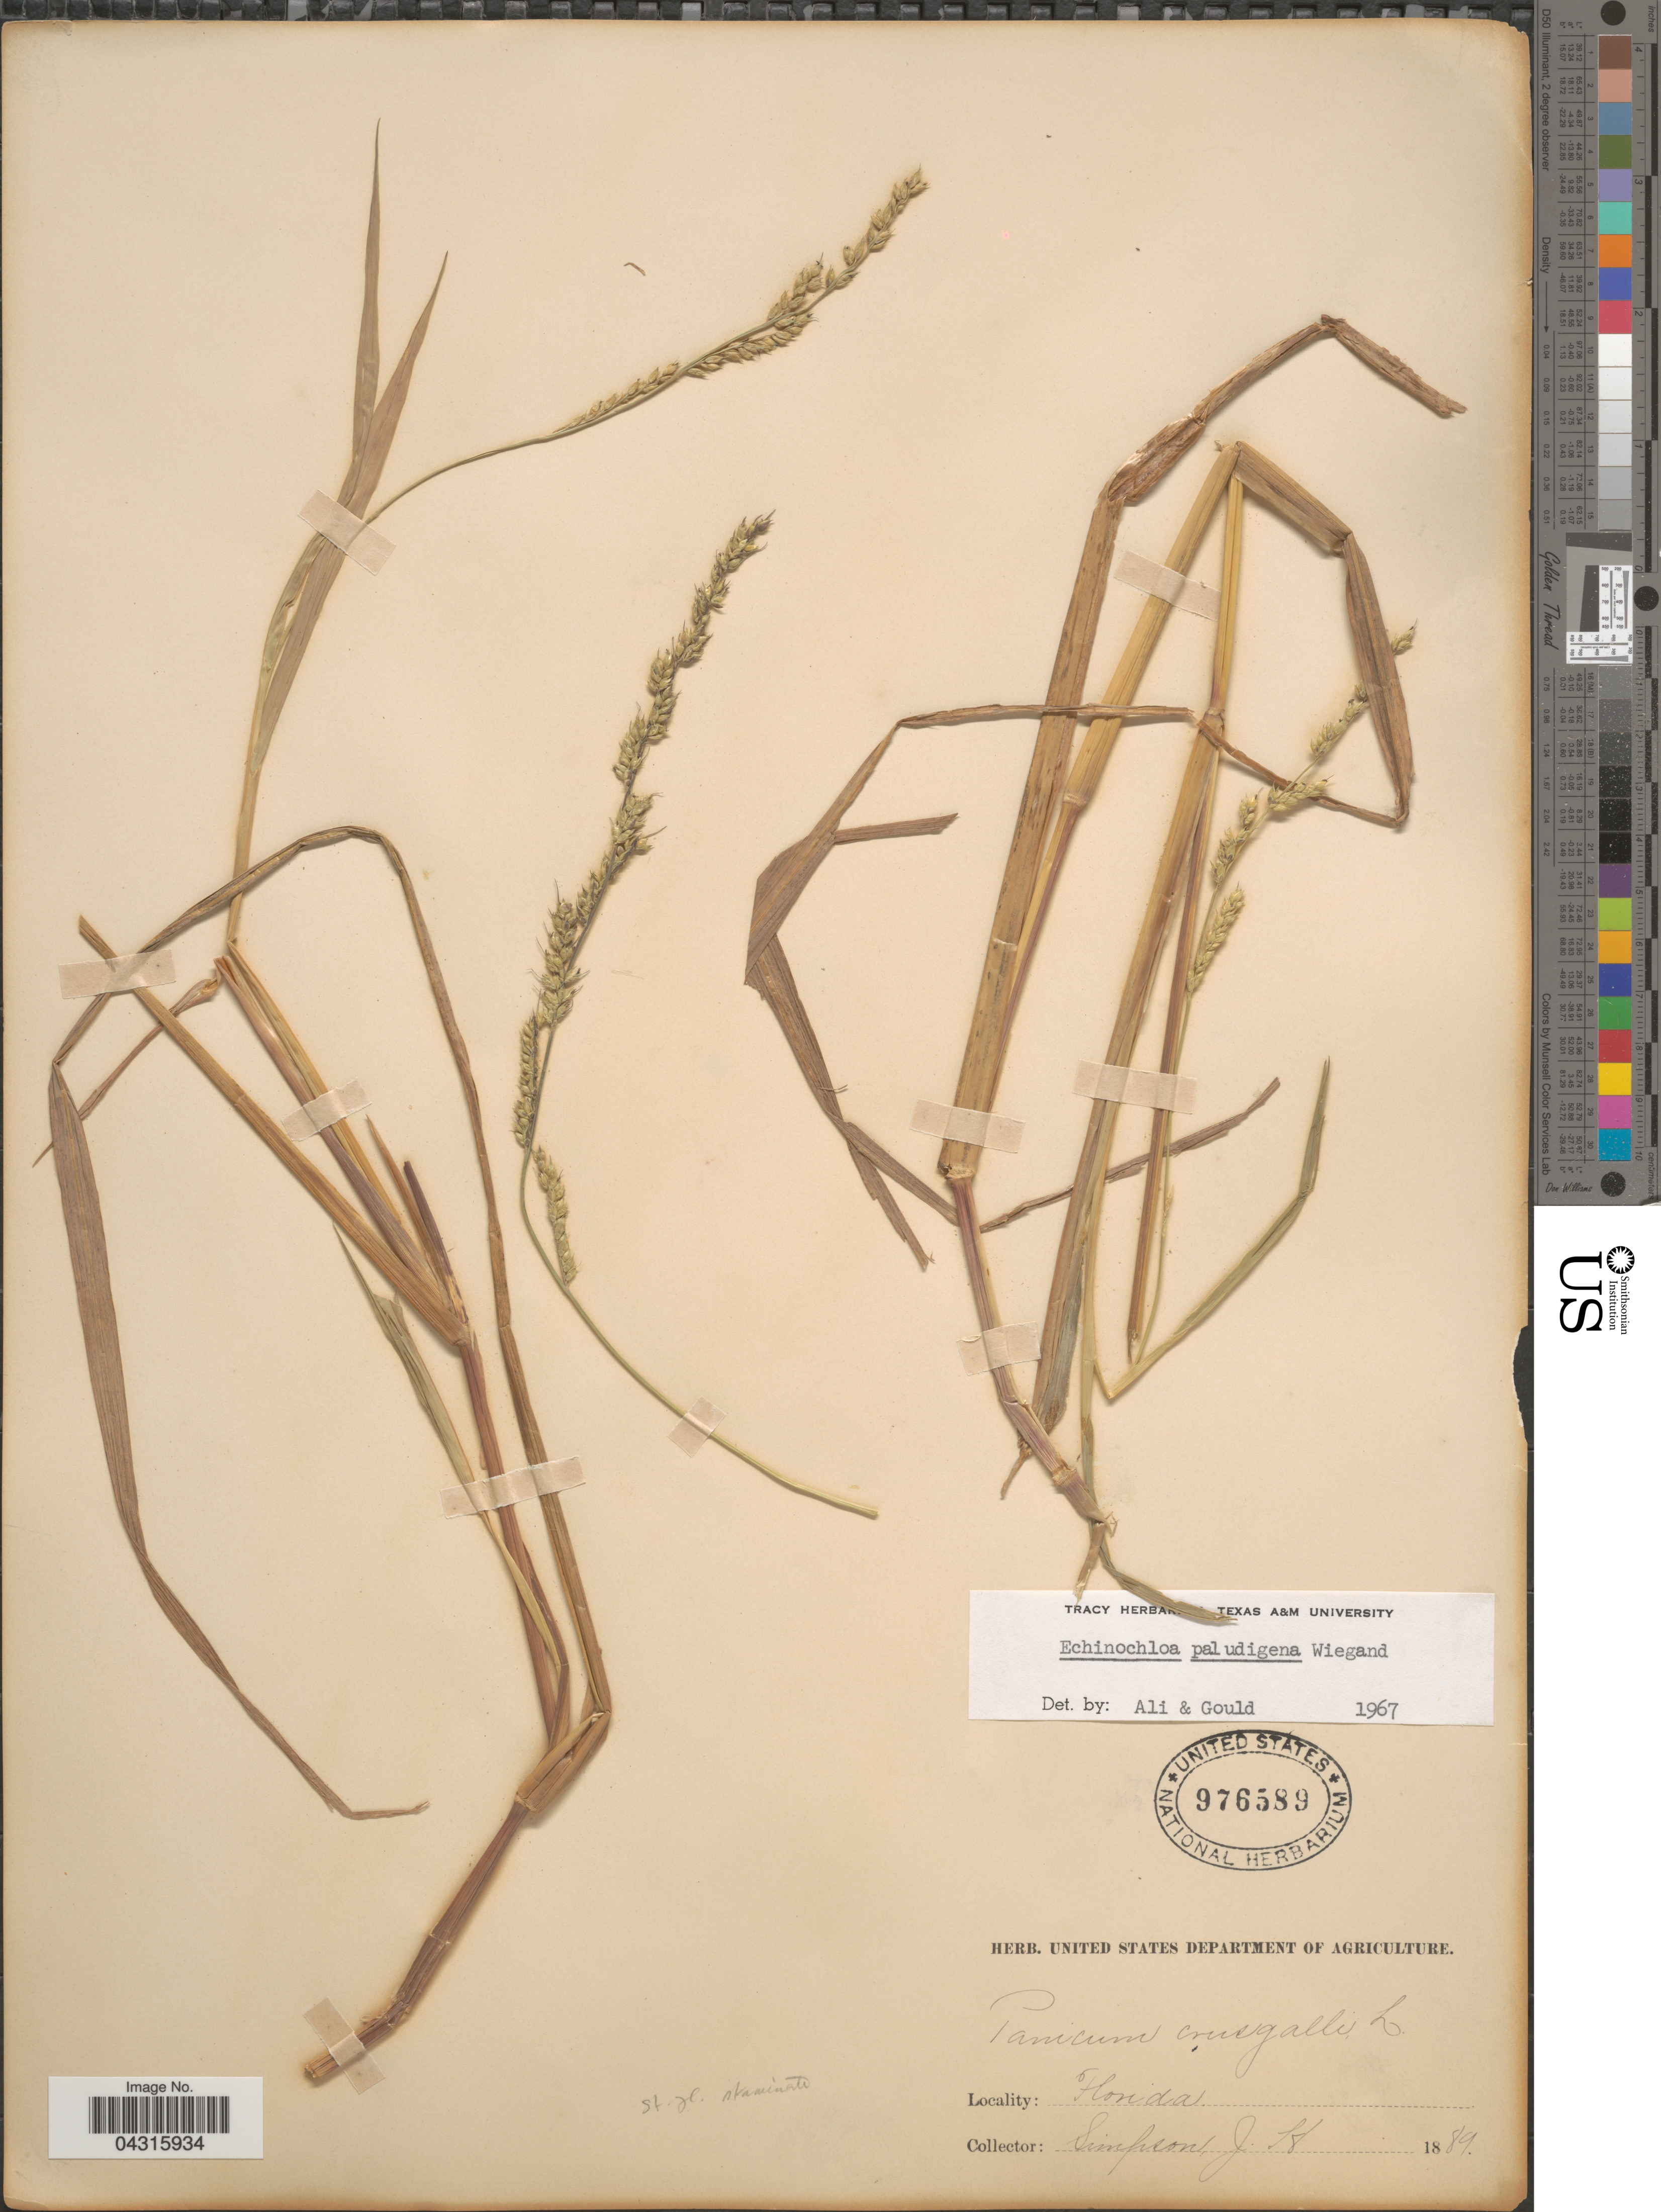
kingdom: Plantae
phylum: Tracheophyta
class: Liliopsida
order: Poales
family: Poaceae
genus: Echinochloa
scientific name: Echinochloa paludigena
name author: Wiegand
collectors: J. H. Simpson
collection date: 1889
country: United States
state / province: Florida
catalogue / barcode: US 976589